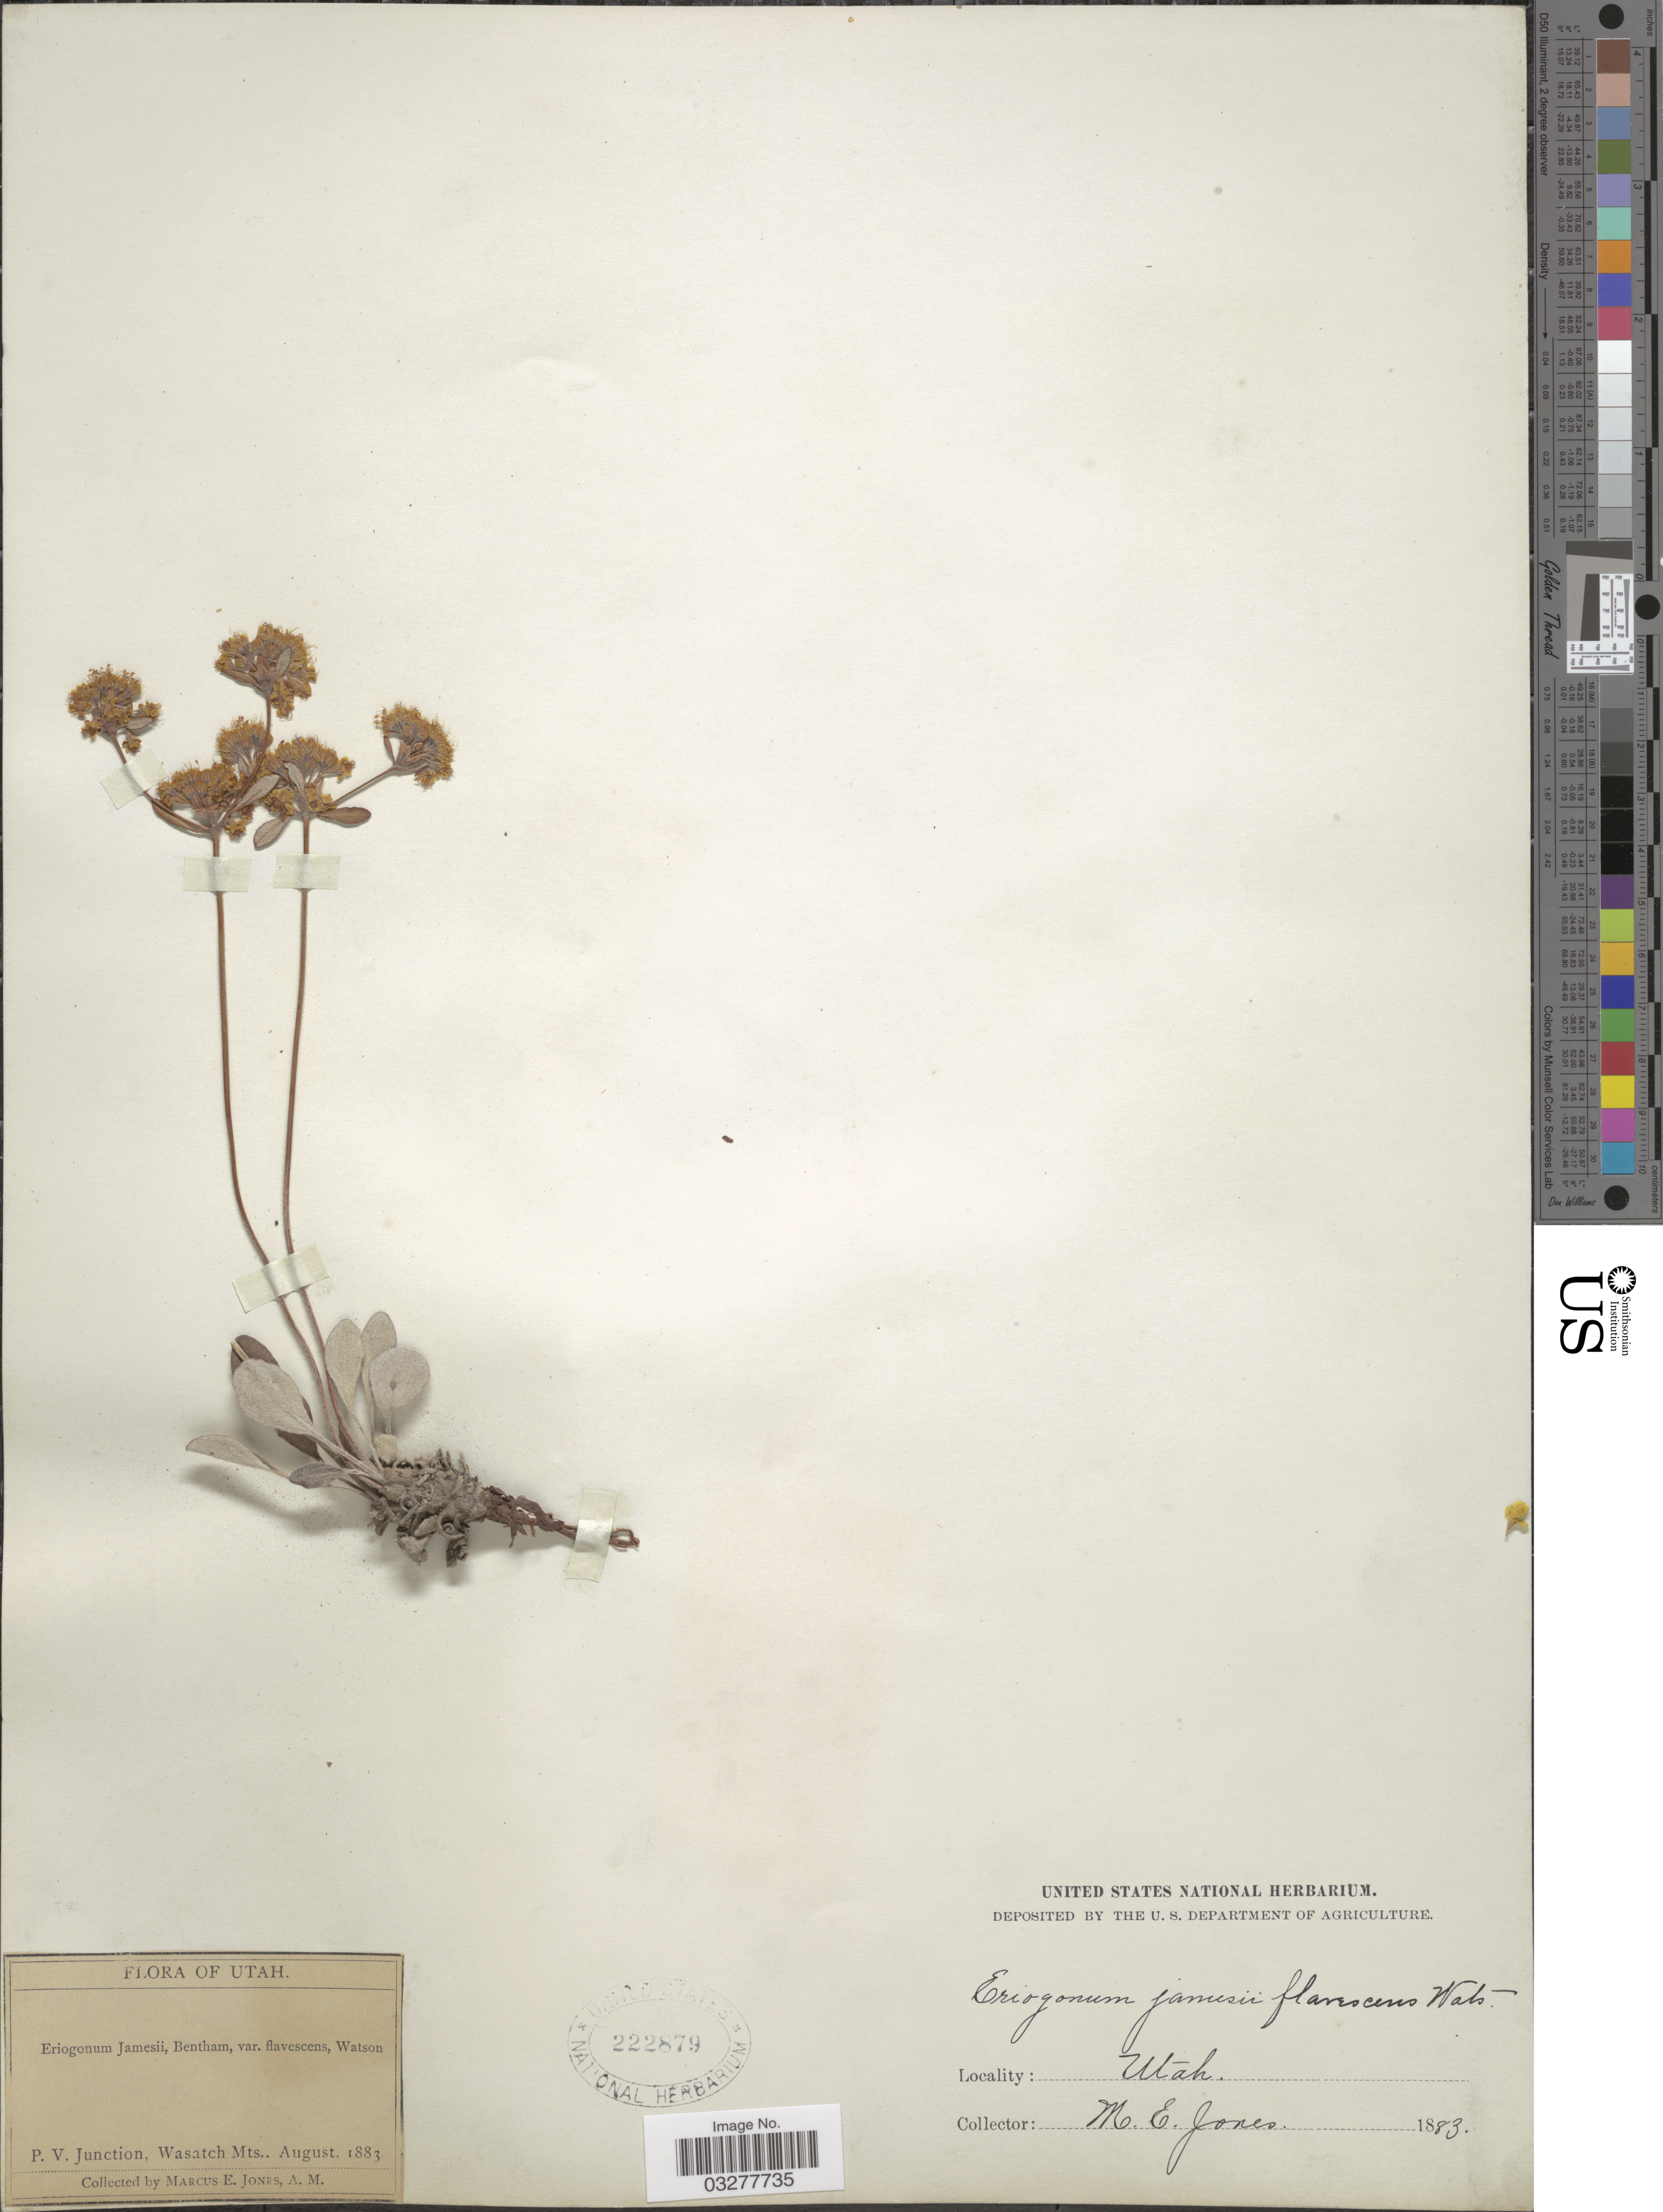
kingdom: Plantae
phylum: Tracheophyta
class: Magnoliopsida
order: Caryophyllales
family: Polygonaceae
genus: Eriogonum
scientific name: Eriogonum jamesii var. flavescens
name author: S. Watson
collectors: M. E. Jones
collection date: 1883-08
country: United States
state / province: Utah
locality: P.V. Junction, Wasatch Mts.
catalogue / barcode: US 222879